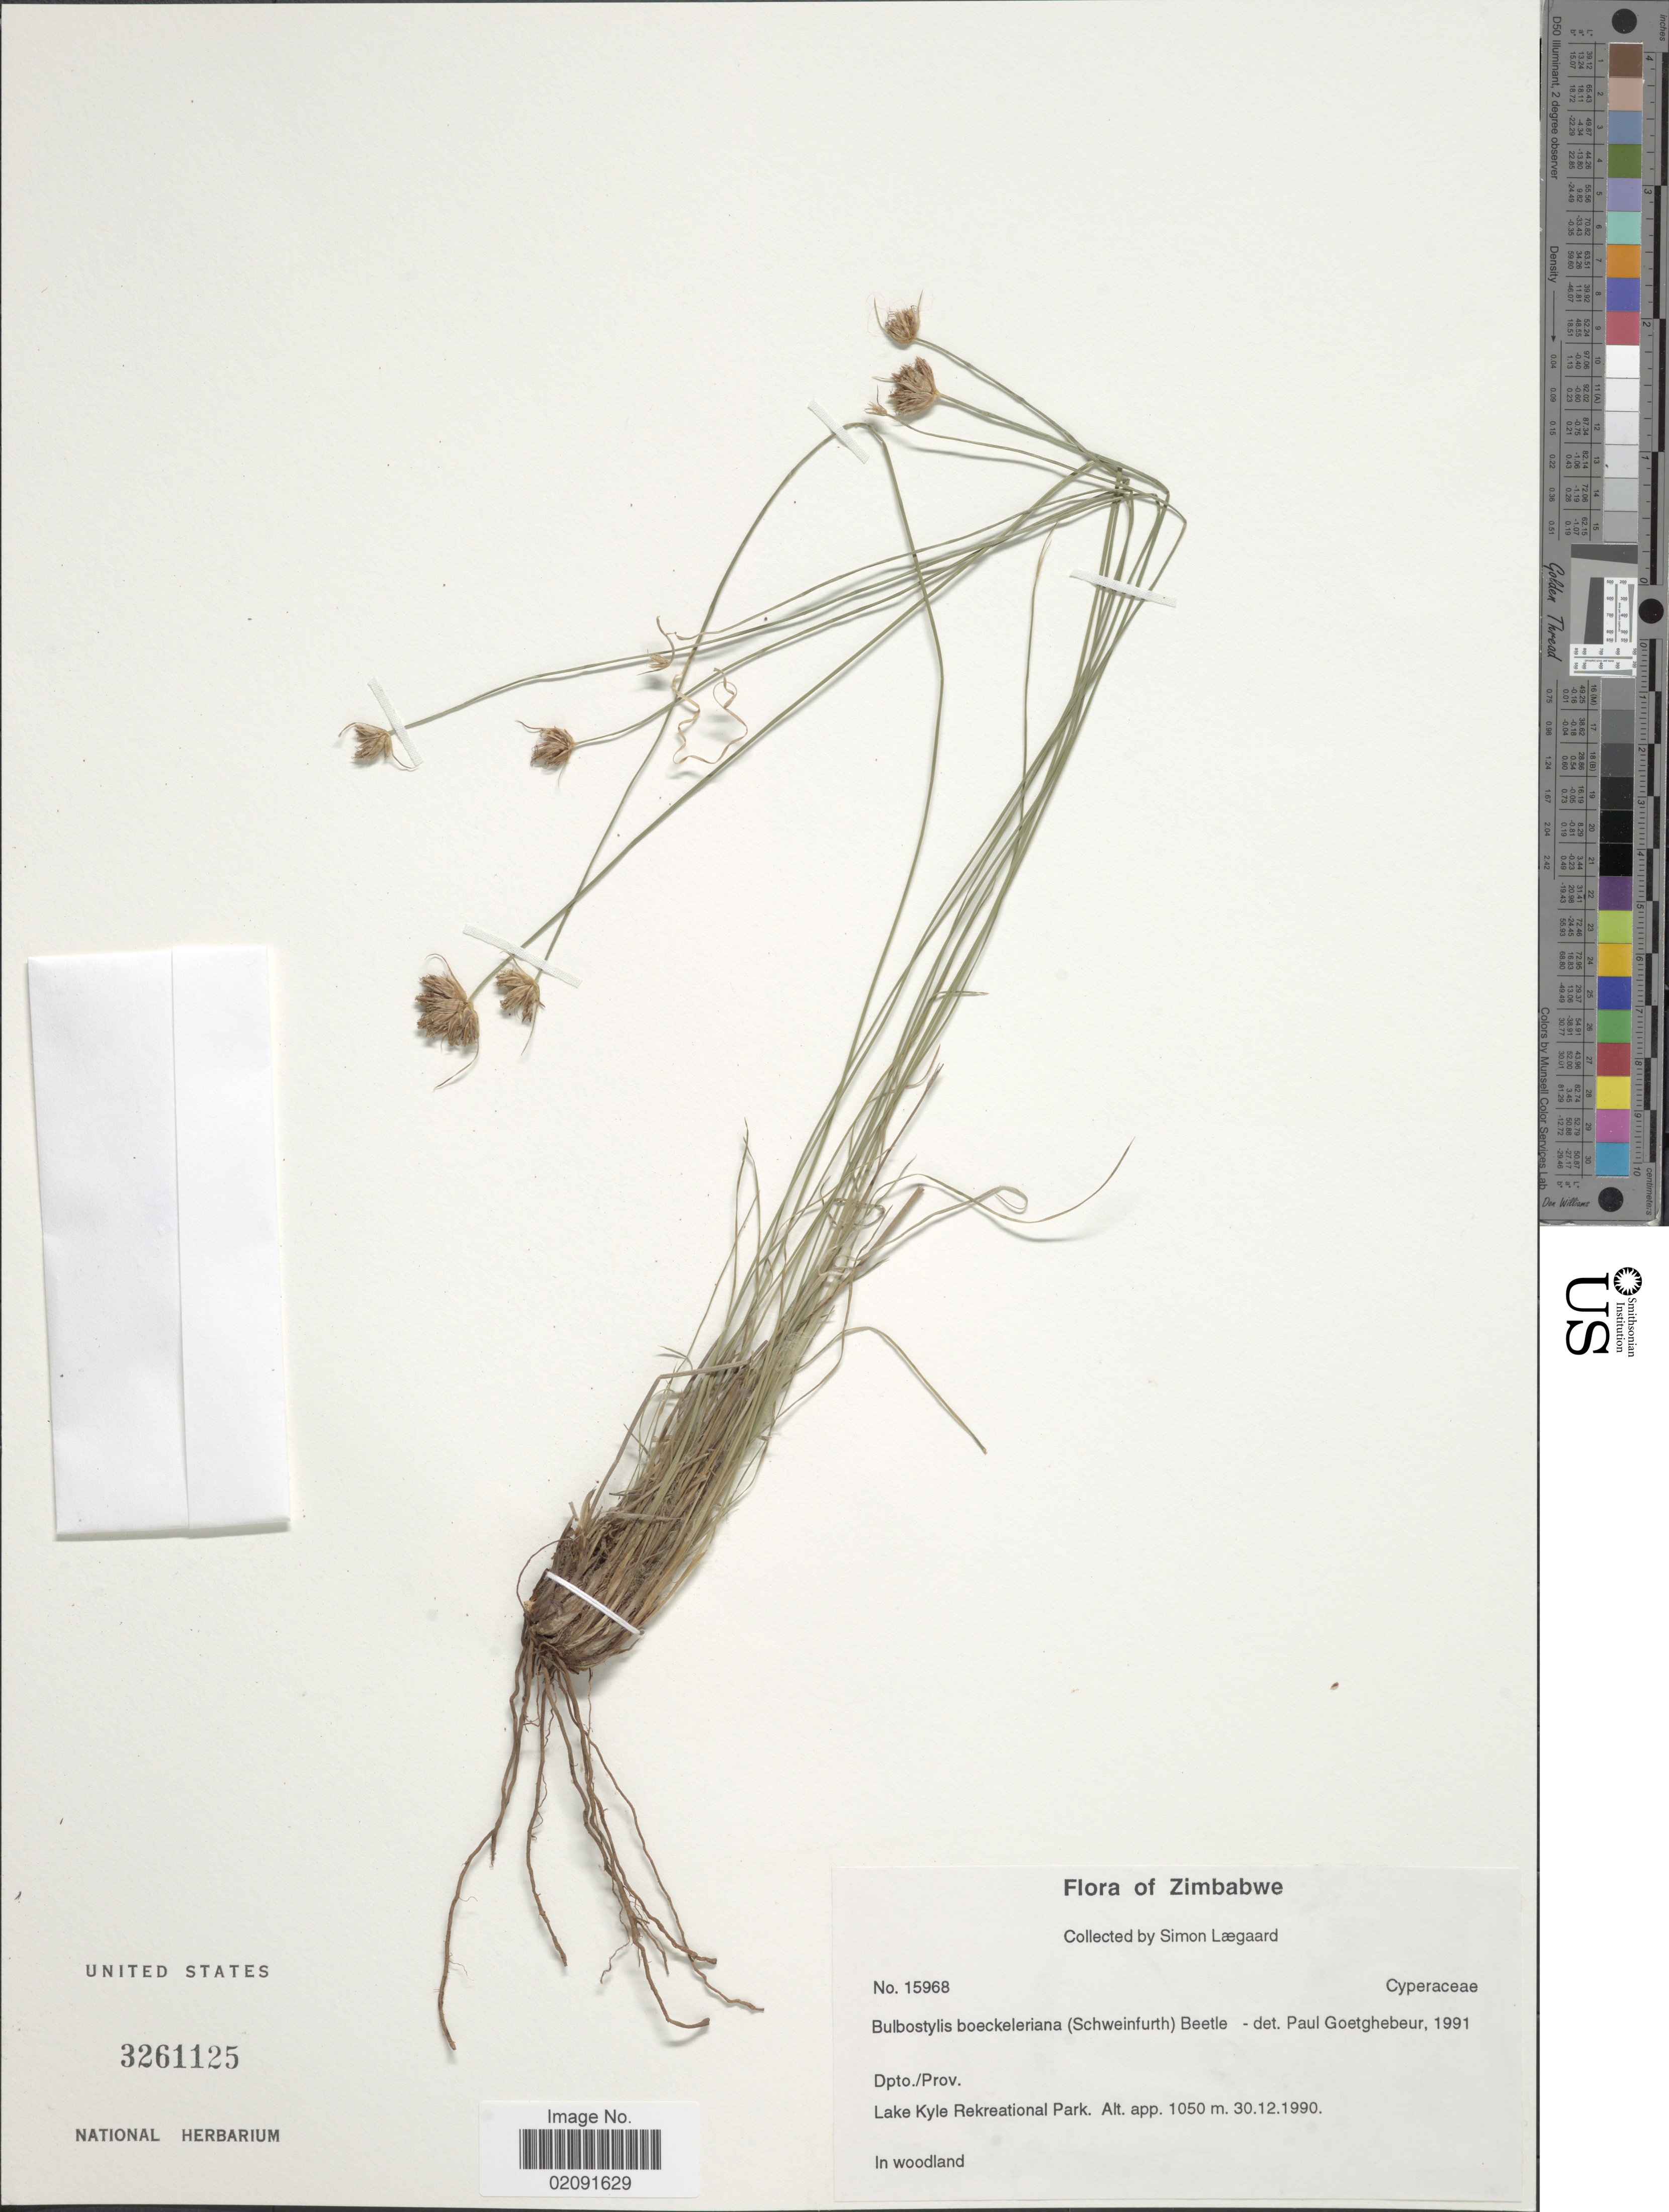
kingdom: Plantae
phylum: Tracheophyta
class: Liliopsida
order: Poales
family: Cyperaceae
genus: Bulbostylis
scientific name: Bulbostylis boeckeleriana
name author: (Schweinf.) Beetle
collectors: S. Lægaard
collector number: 15968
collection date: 1990-12-30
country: Zimbabwe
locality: Lake Kyle Rekreational Park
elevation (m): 1050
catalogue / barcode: US 3261125